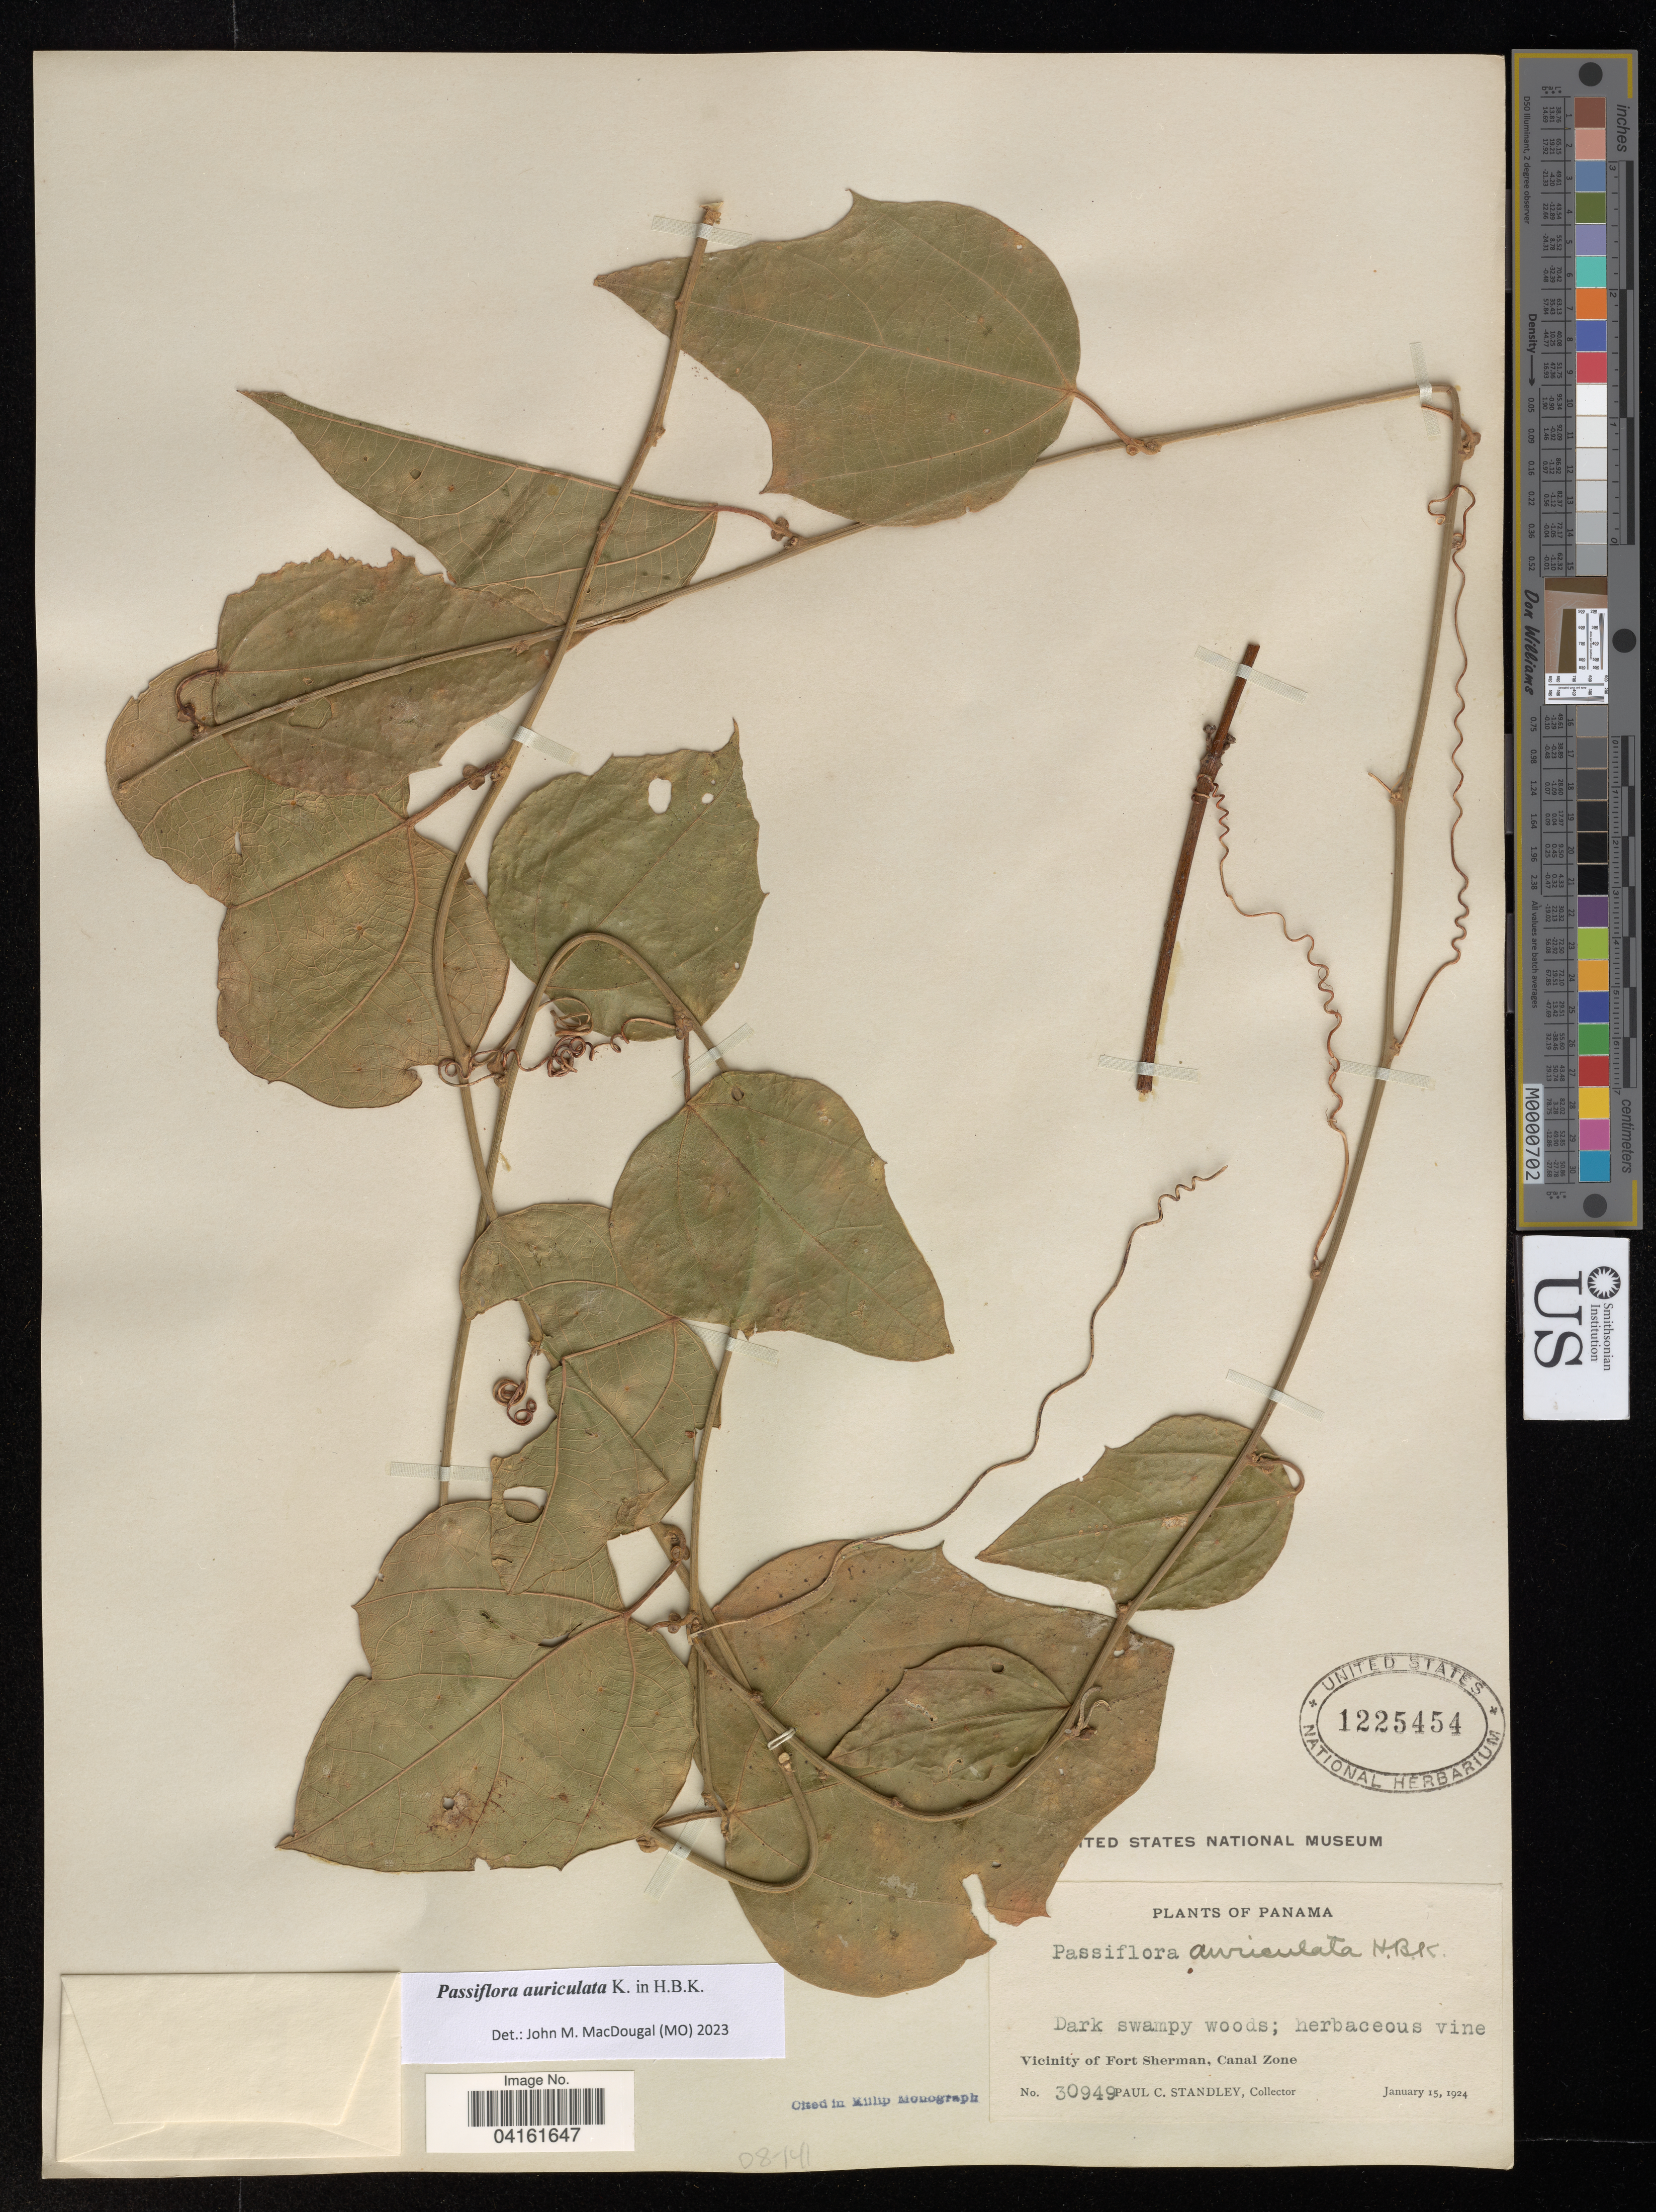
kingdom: Plantae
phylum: Tracheophyta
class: Magnoliopsida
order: Malpighiales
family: Passifloraceae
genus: Passiflora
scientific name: Passiflora auriculata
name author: Kunth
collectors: P. C. Standley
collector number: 30949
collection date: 1924-01-15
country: Panama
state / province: Panamá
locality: Vicinity of Fort Sherman, Canal Zone.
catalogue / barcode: US 1225454